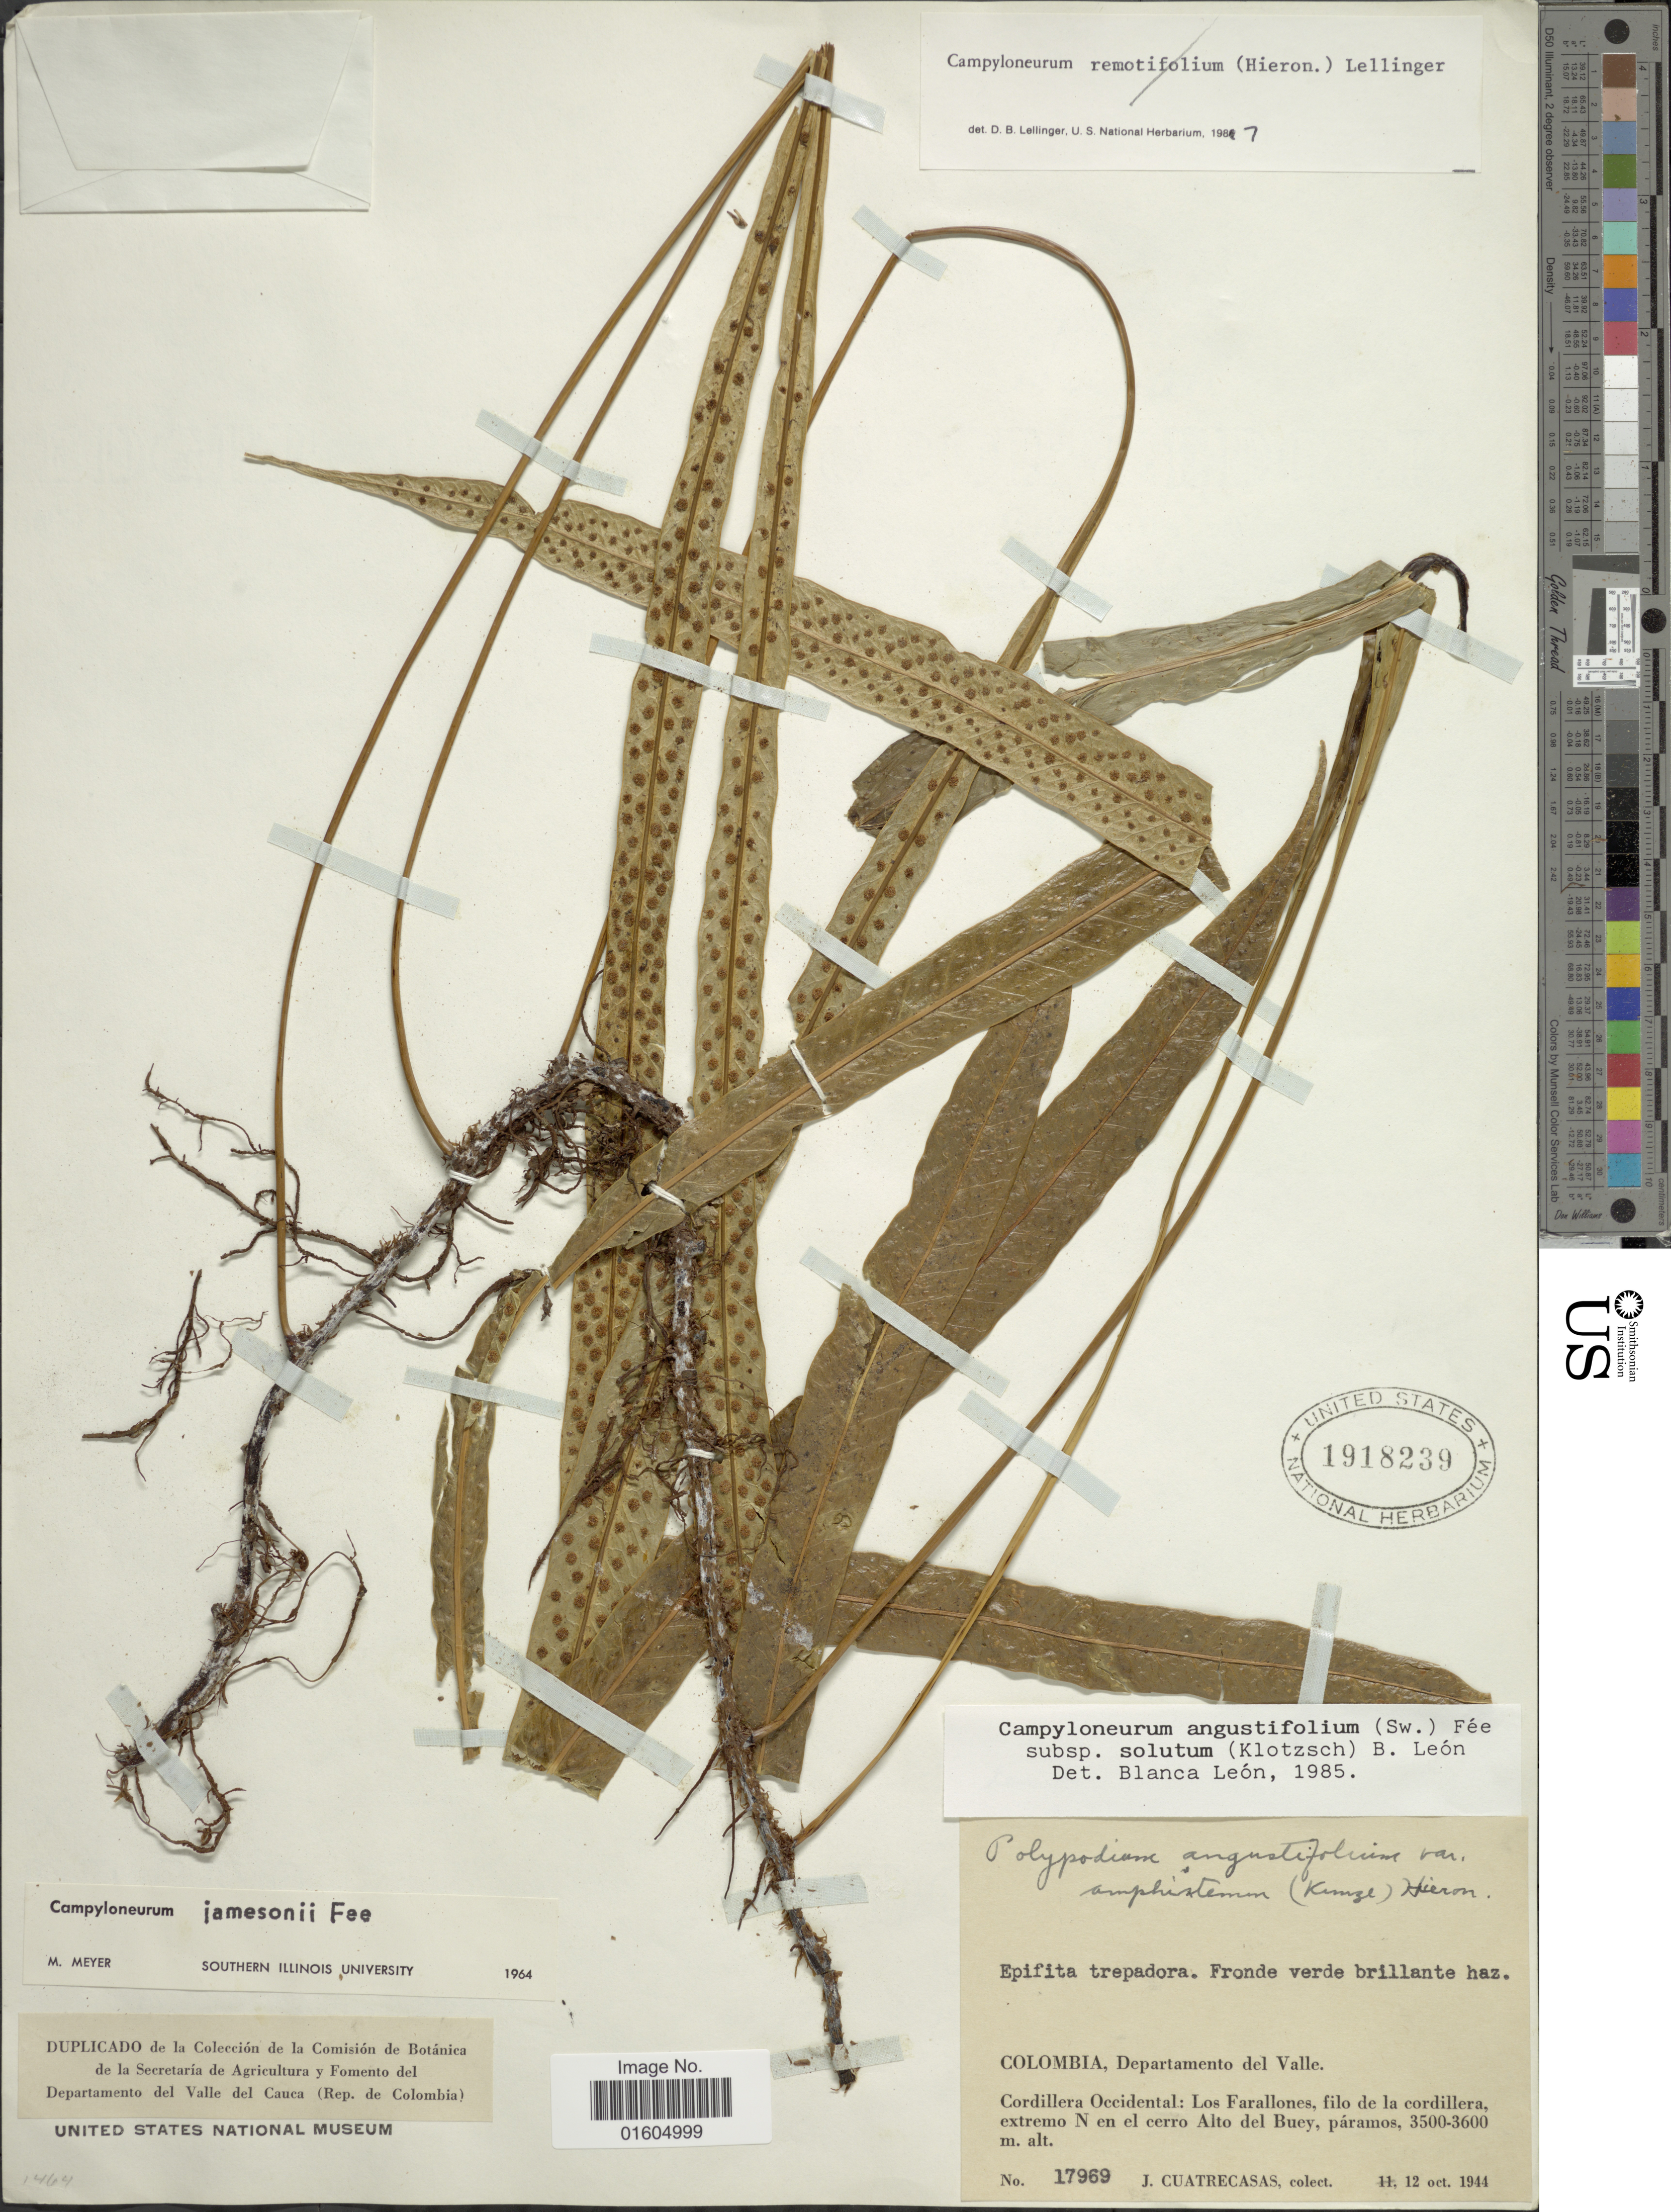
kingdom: Plantae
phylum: Tracheophyta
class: Polypodiopsida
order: Polypodiales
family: Polypodiaceae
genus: Campyloneurum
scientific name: Campyloneurum solutum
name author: (Klotzsch) Fée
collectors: J. Cuatrecasas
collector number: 17969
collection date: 1944-10-12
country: Colombia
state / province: Valle del Cauca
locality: Colombia, Departamento del Valle. Cordillera Occidental: Los Farallones, filo de la cordillera, extremo N en el cerro Alto del Buey, paramos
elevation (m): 3500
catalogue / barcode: US 1918239